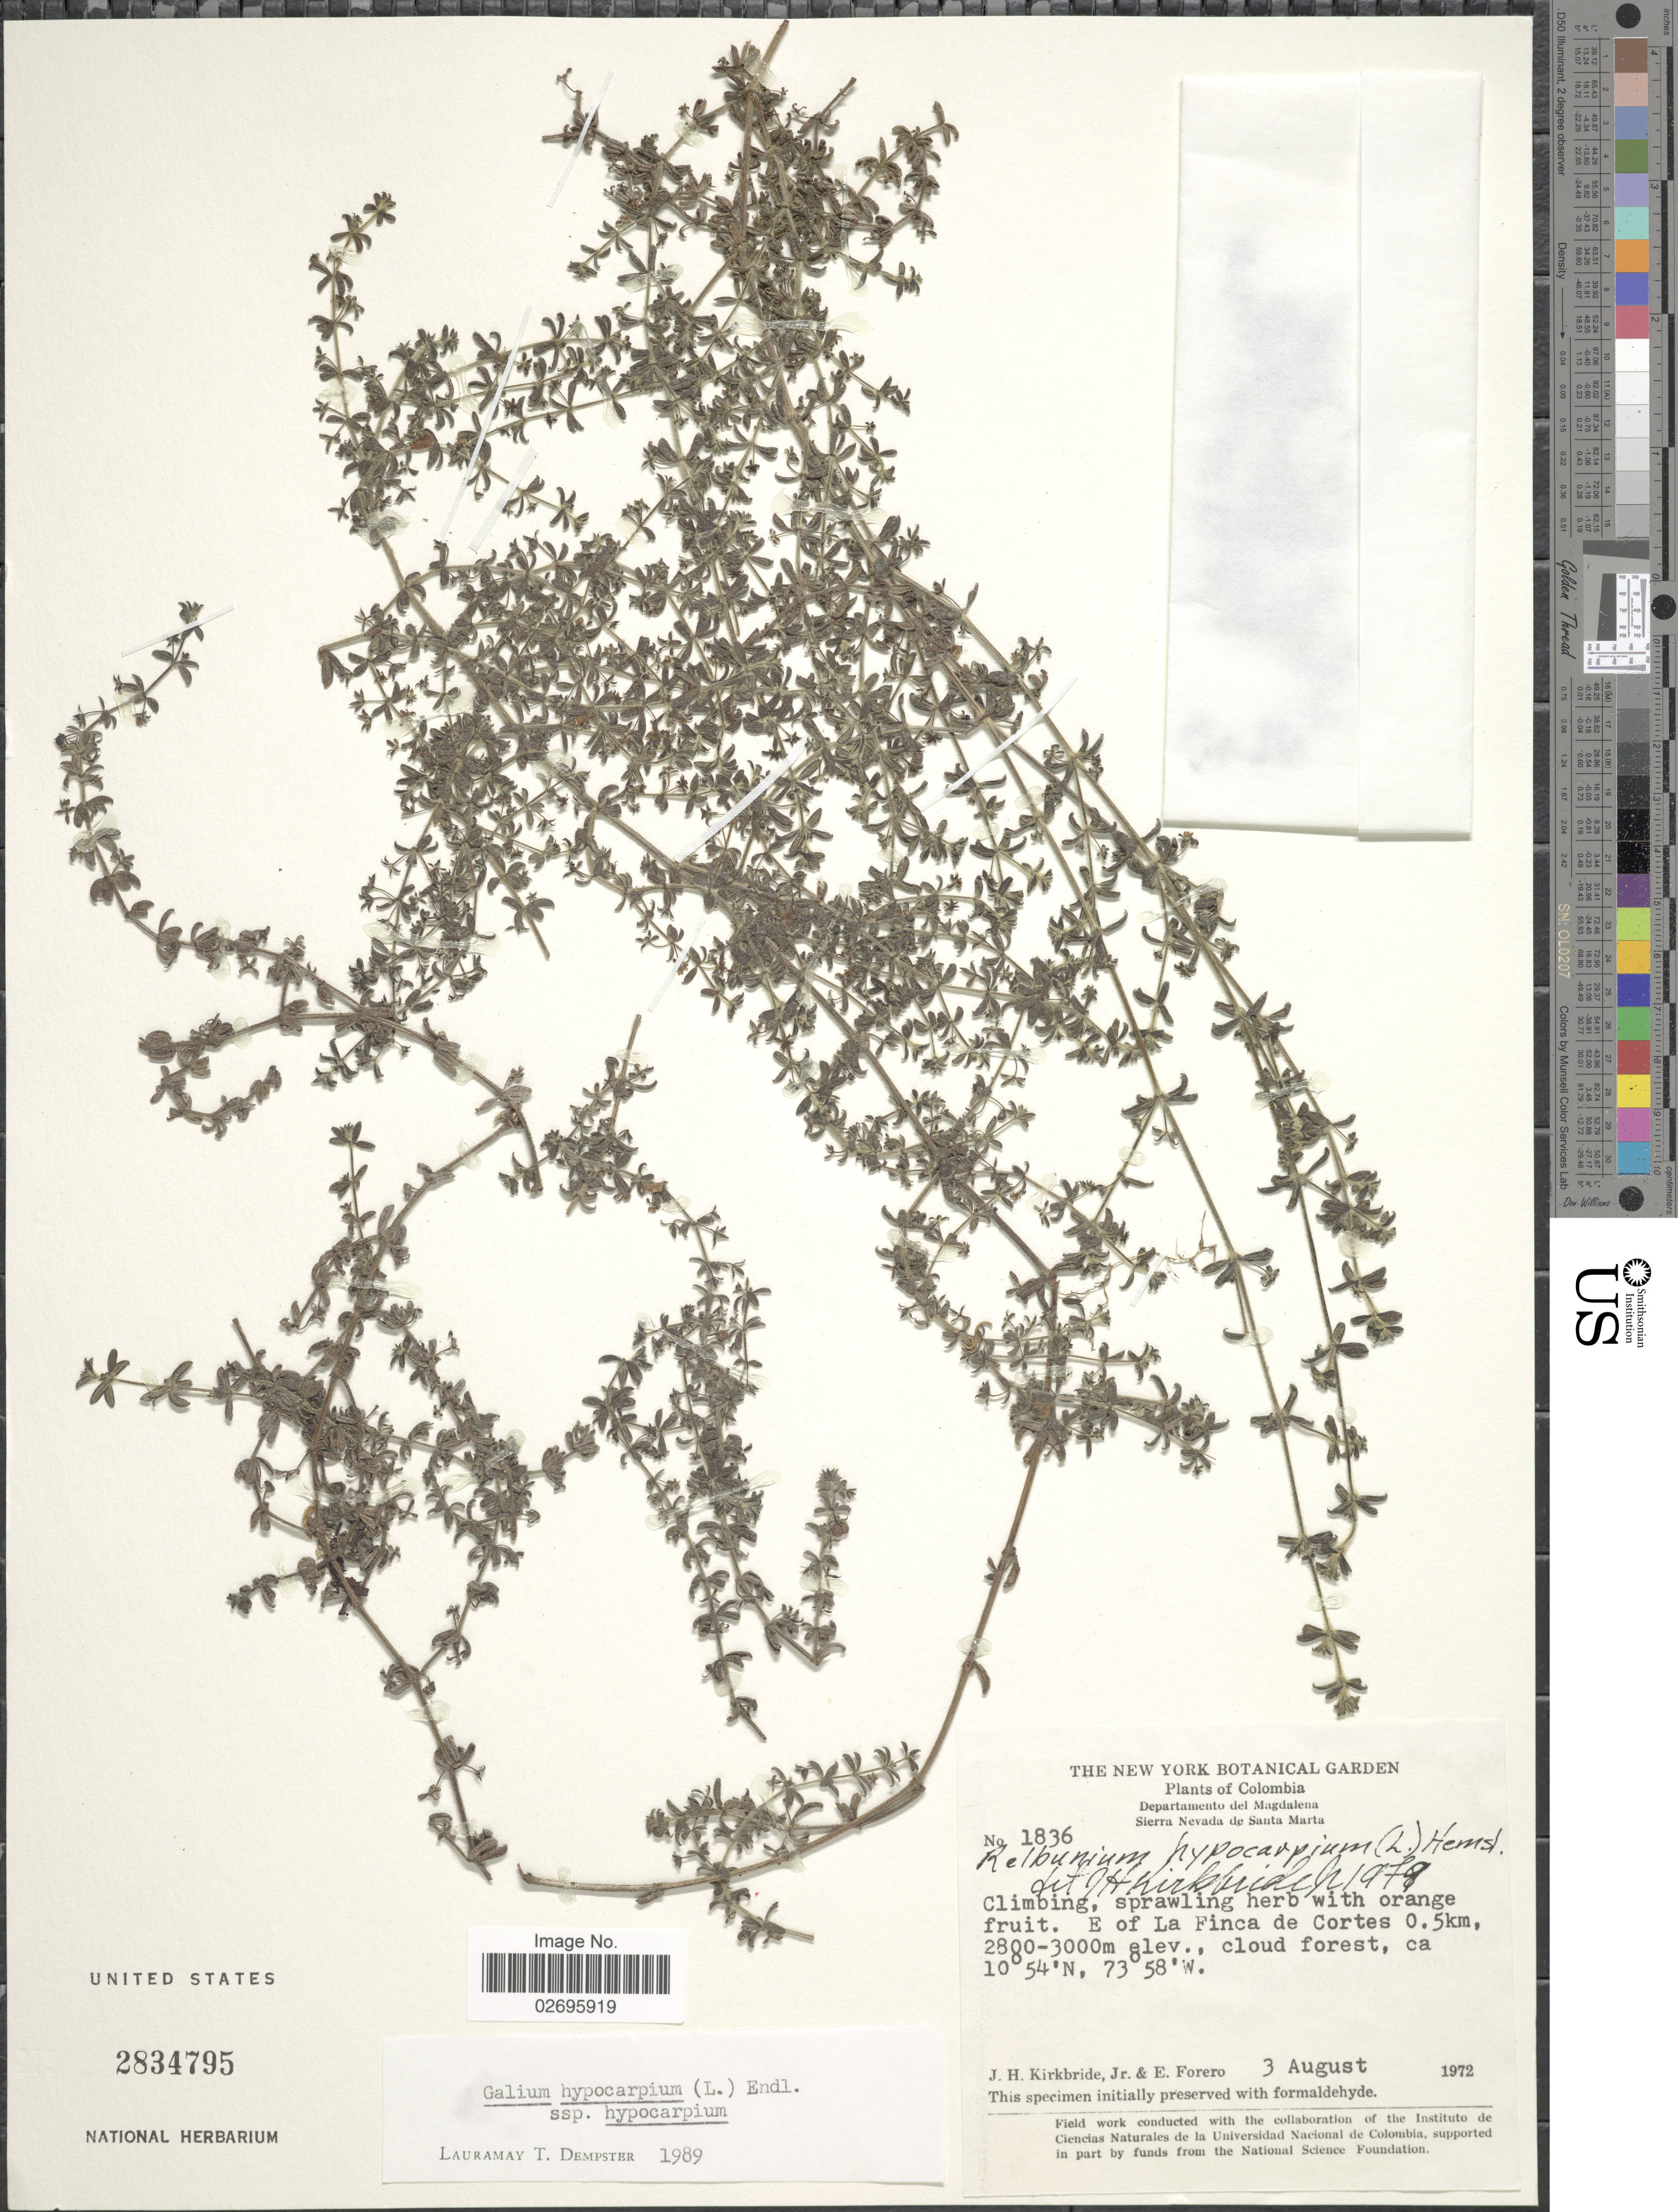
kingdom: Plantae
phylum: Tracheophyta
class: Magnoliopsida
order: Gentianales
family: Rubiaceae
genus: Galium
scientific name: Galium hypocarpium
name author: (L.) Endl. ex Griseb.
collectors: J. H. Kirkbride & E. Forero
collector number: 1836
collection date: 1972-08-03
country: Colombia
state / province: Magdalena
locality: Departamento del Magdalena, Sierra Nevada de Santa Marta, E of La Finca de Cortes 0.5km., cloud forest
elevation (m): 2800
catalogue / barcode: US 2834795